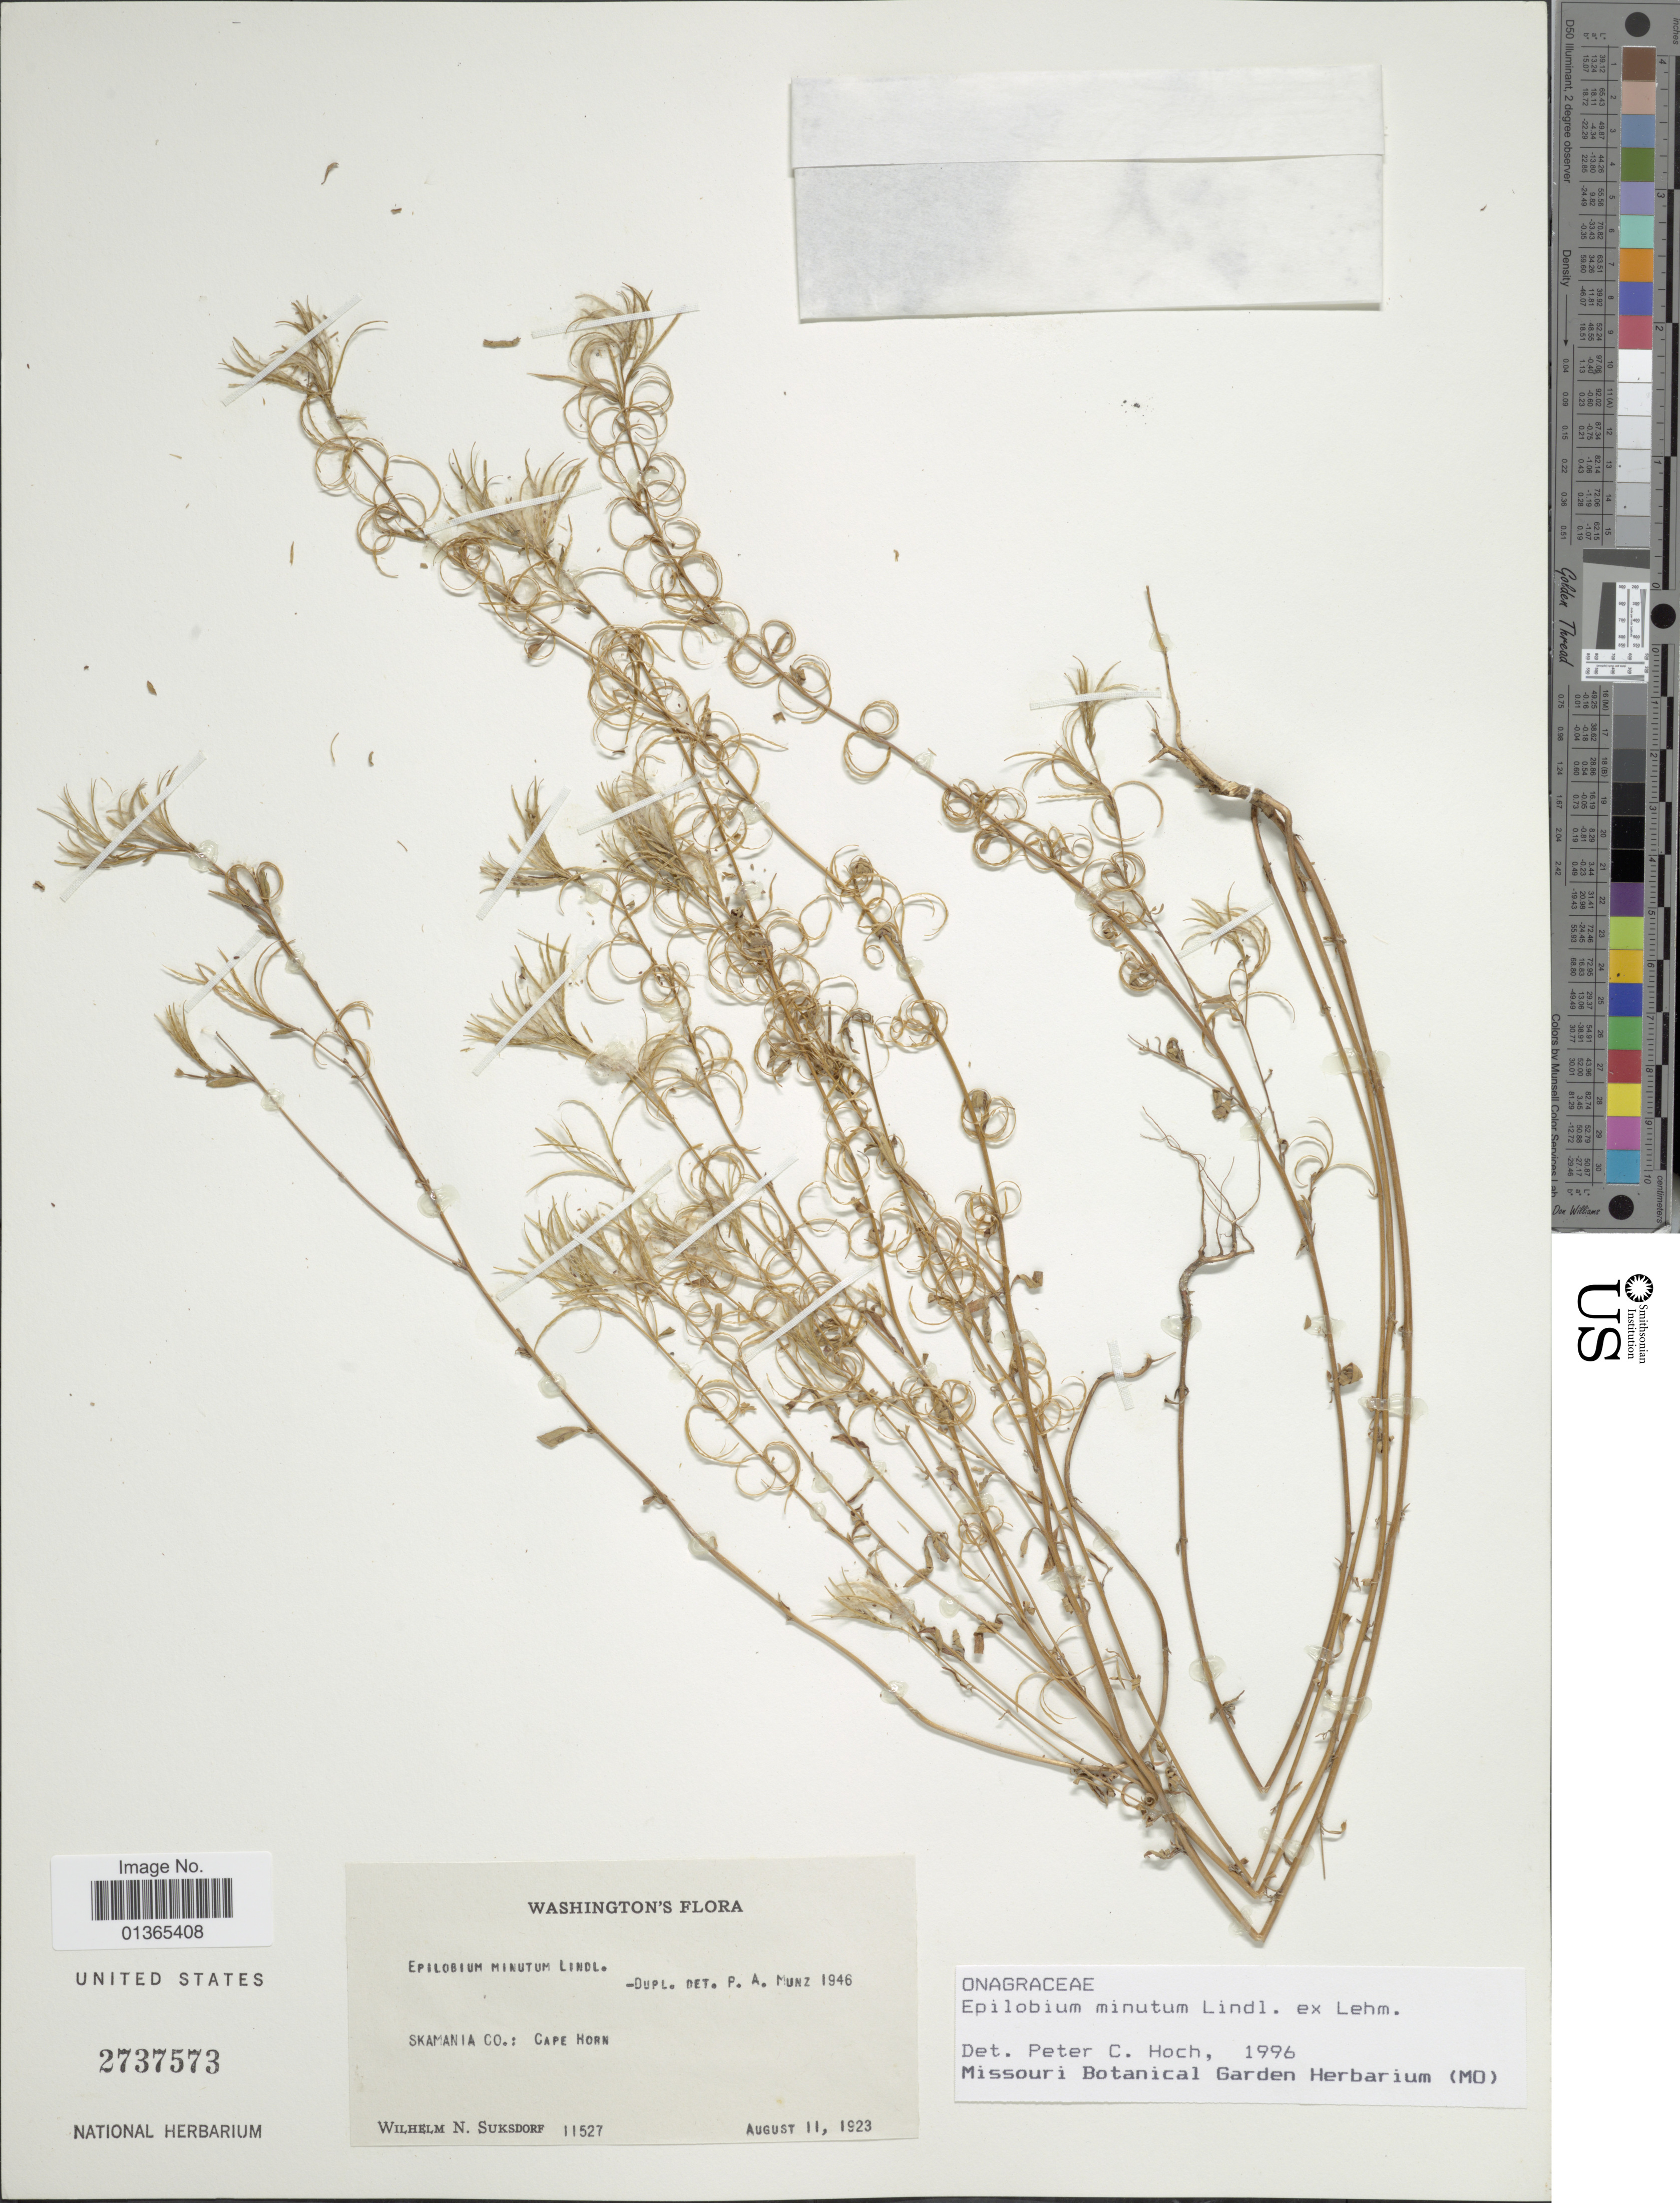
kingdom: Plantae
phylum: Tracheophyta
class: Magnoliopsida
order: Myrtales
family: Onagraceae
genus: Epilobium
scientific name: Epilobium minutum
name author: Lindl. ex Lehm.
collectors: W. N. Suksdorf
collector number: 11527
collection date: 1923-08-11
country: United States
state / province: Washington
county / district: Skamania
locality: Skamania Co.: Cape Horn.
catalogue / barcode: US 2737573